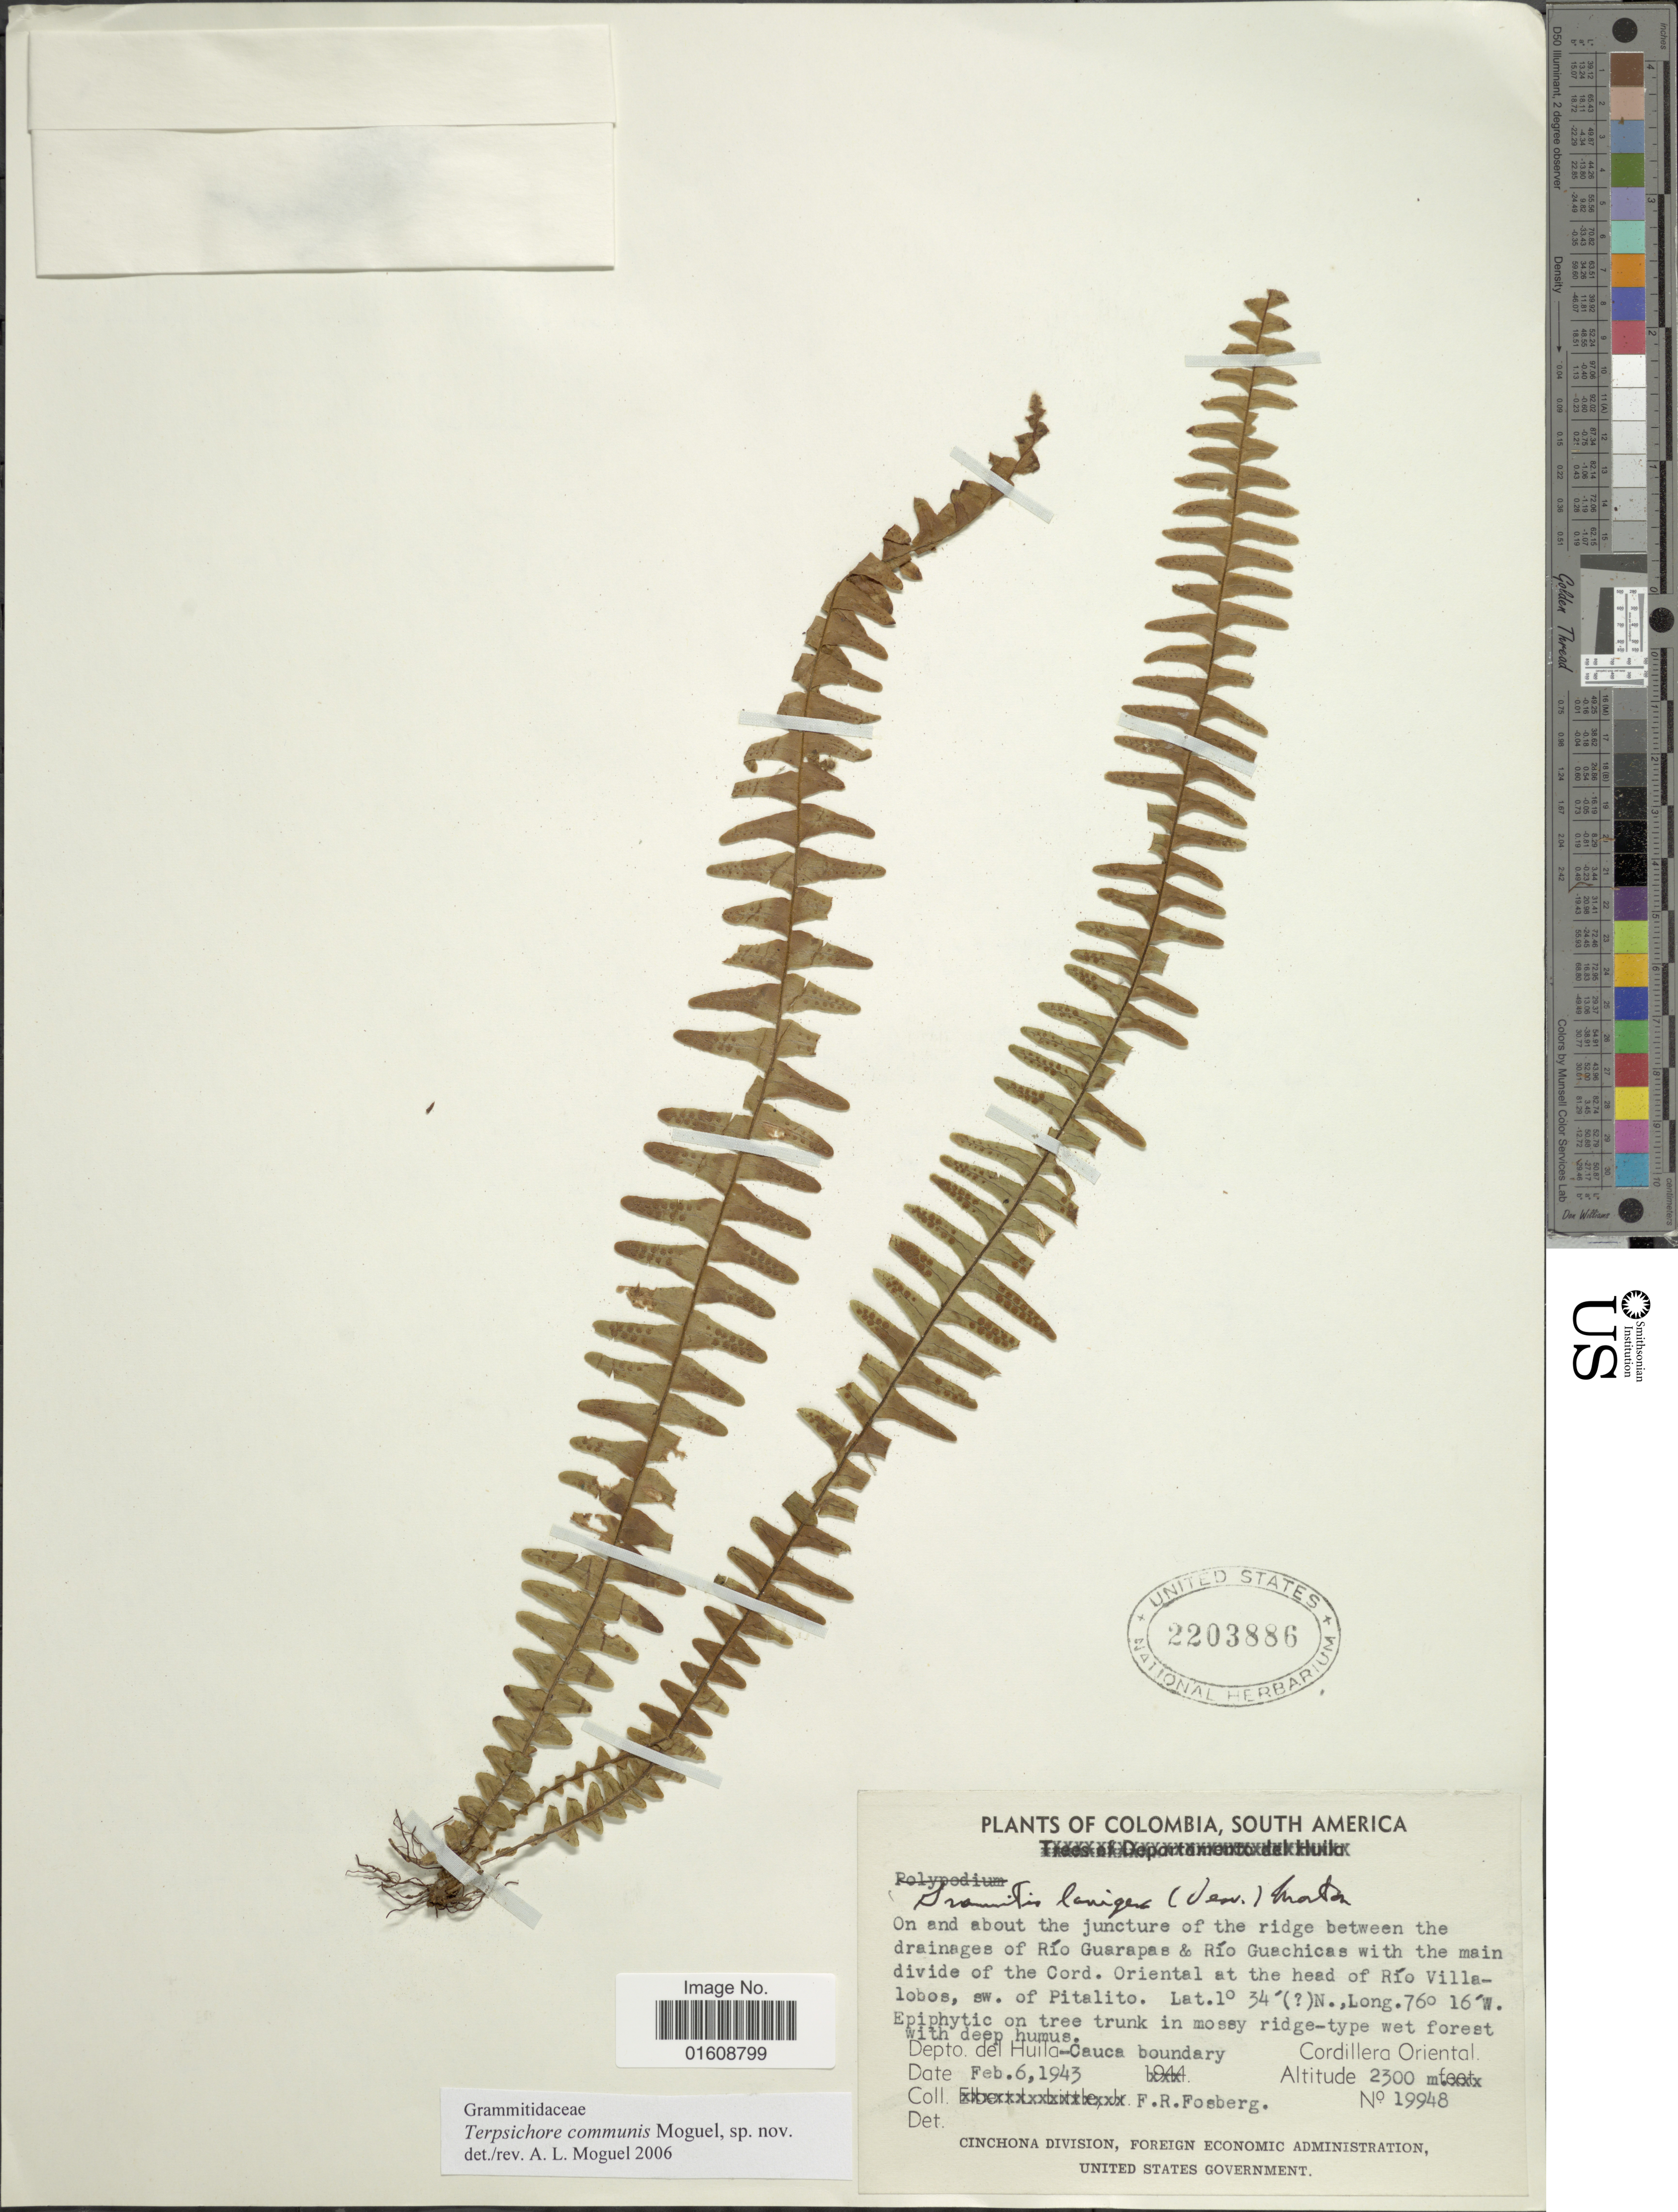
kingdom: Plantae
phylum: Tracheophyta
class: Polypodiopsida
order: Polypodiales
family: Polypodiaceae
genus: Alansmia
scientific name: Alansmia cultrata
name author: (Bory ex Willd.) Moguel & M. Kessler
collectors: F. R. Fosberg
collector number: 19948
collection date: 1943-02-06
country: Colombia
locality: On and about the juncture of the ridge between the drainages of Río Guarapas & Río Guachicas with the main divide of the Cord. Oriental at the head of Río Villalobos, sw. of Pitalito. Depto. del Huila-Cauca boundary. Cordillera Oriental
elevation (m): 2300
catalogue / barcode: US 2203886